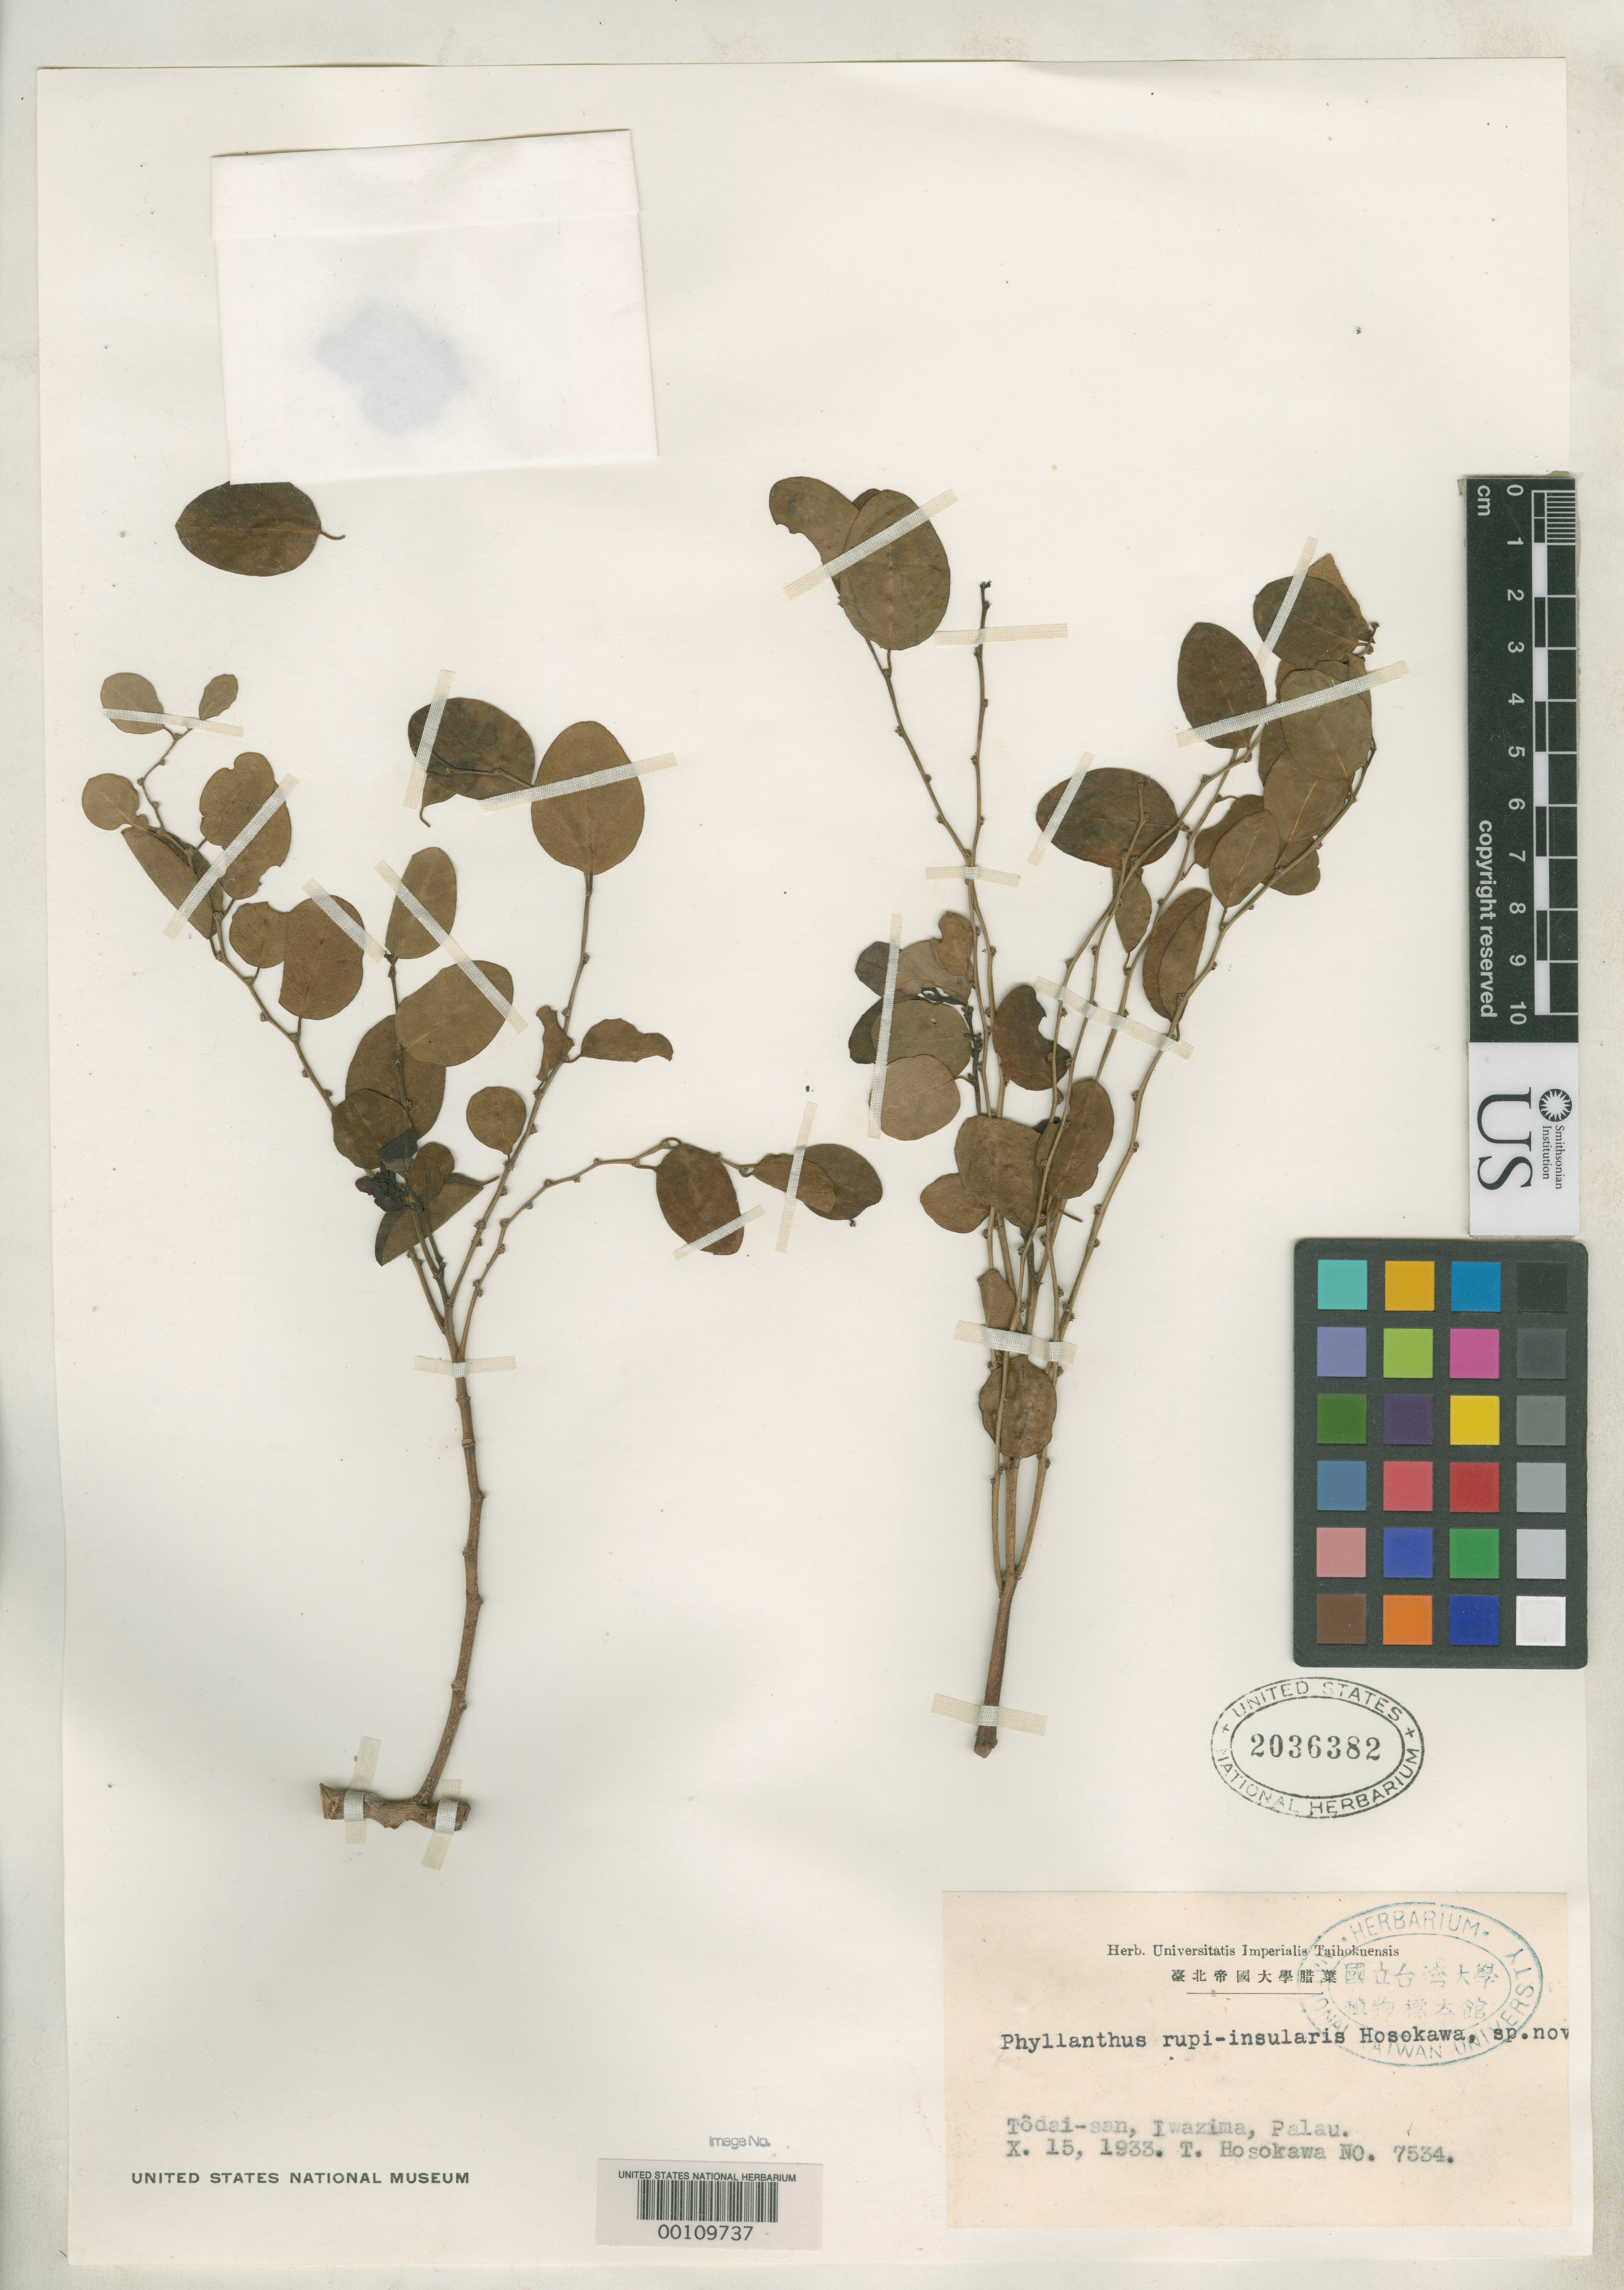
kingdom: Plantae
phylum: Tracheophyta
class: Magnoliopsida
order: Malpighiales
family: Phyllanthaceae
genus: Phyllanthus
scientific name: Phyllanthus rupi-insularis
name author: Hosok.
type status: Isotype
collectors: T. Hosokawa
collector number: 7534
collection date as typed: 15 Oct 1933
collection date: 1933-10-15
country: Palau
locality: Todai-san, Iwazima.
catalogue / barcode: US 2036382